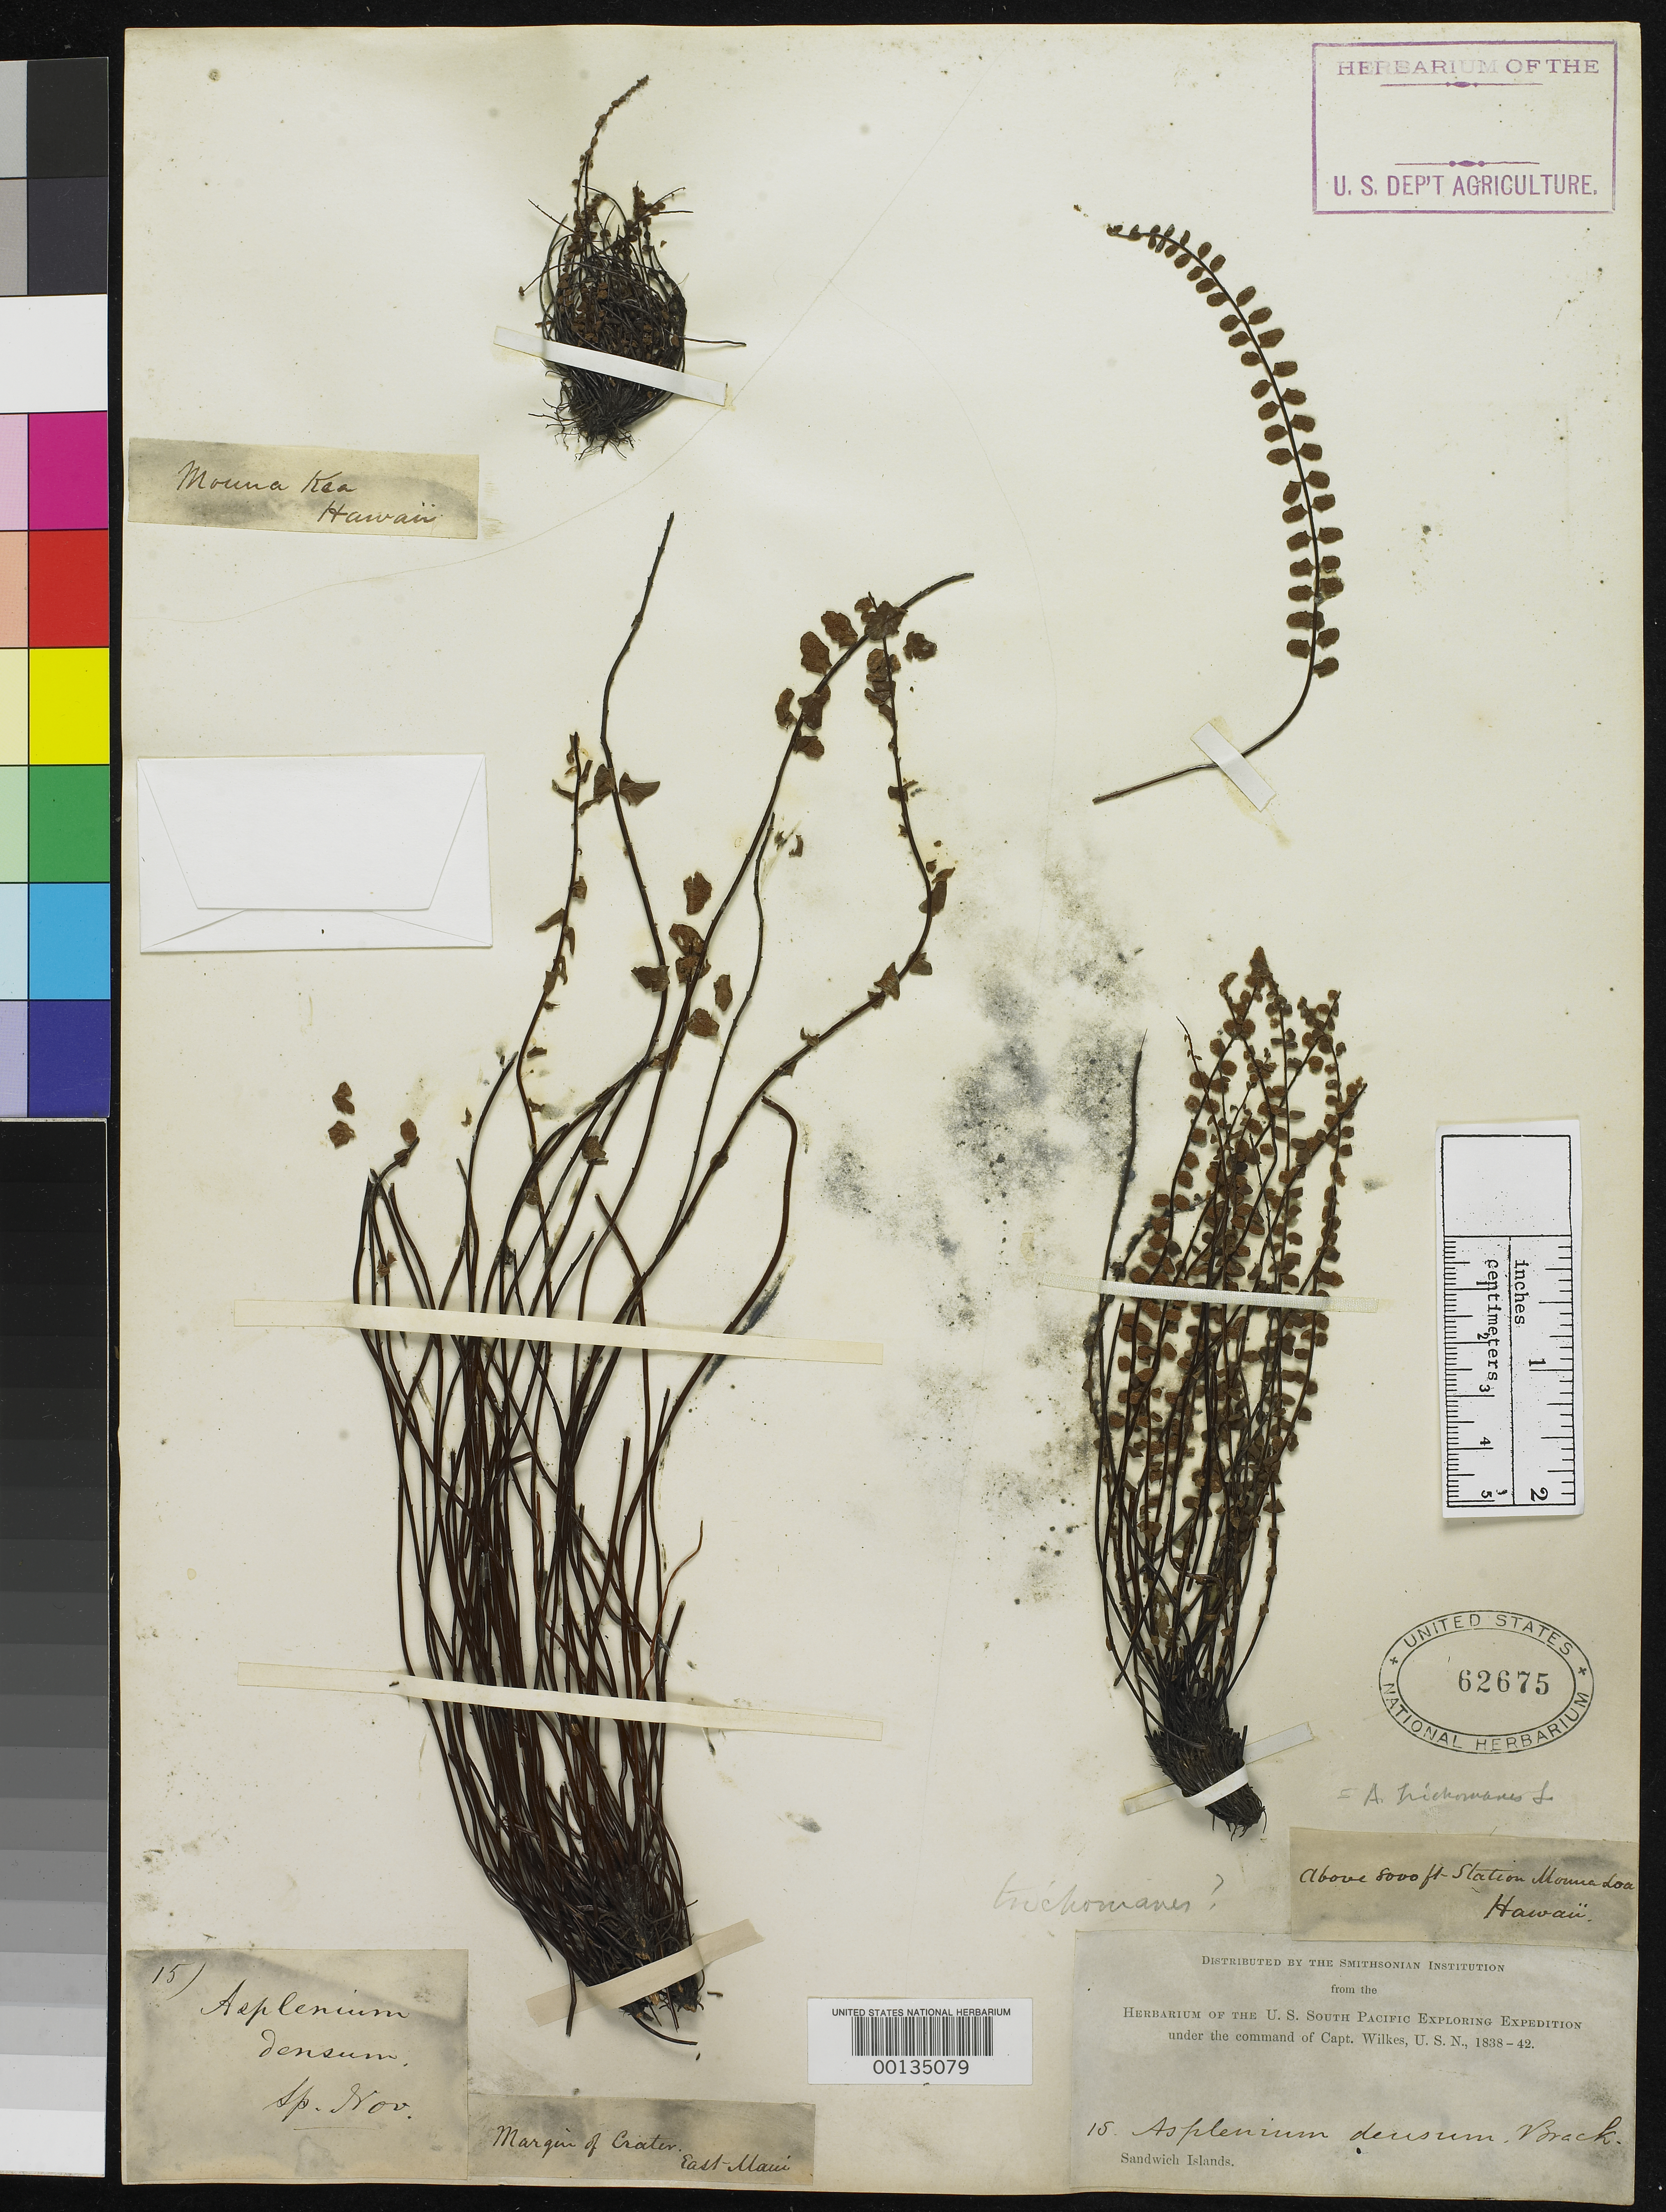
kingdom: Plantae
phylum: Tracheophyta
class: Polypodiopsida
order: Polypodiales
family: Aspleniaceae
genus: Asplenium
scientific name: Asplenium densum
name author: Brack. in Wilkes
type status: Type Collection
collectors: Wilkes Explor. Exped.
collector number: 15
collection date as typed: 1838 to -- --- 1842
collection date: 1838/1842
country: United States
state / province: Hawaii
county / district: Maui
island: Maui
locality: Station Mouna Loa.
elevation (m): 2438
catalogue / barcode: US 62675